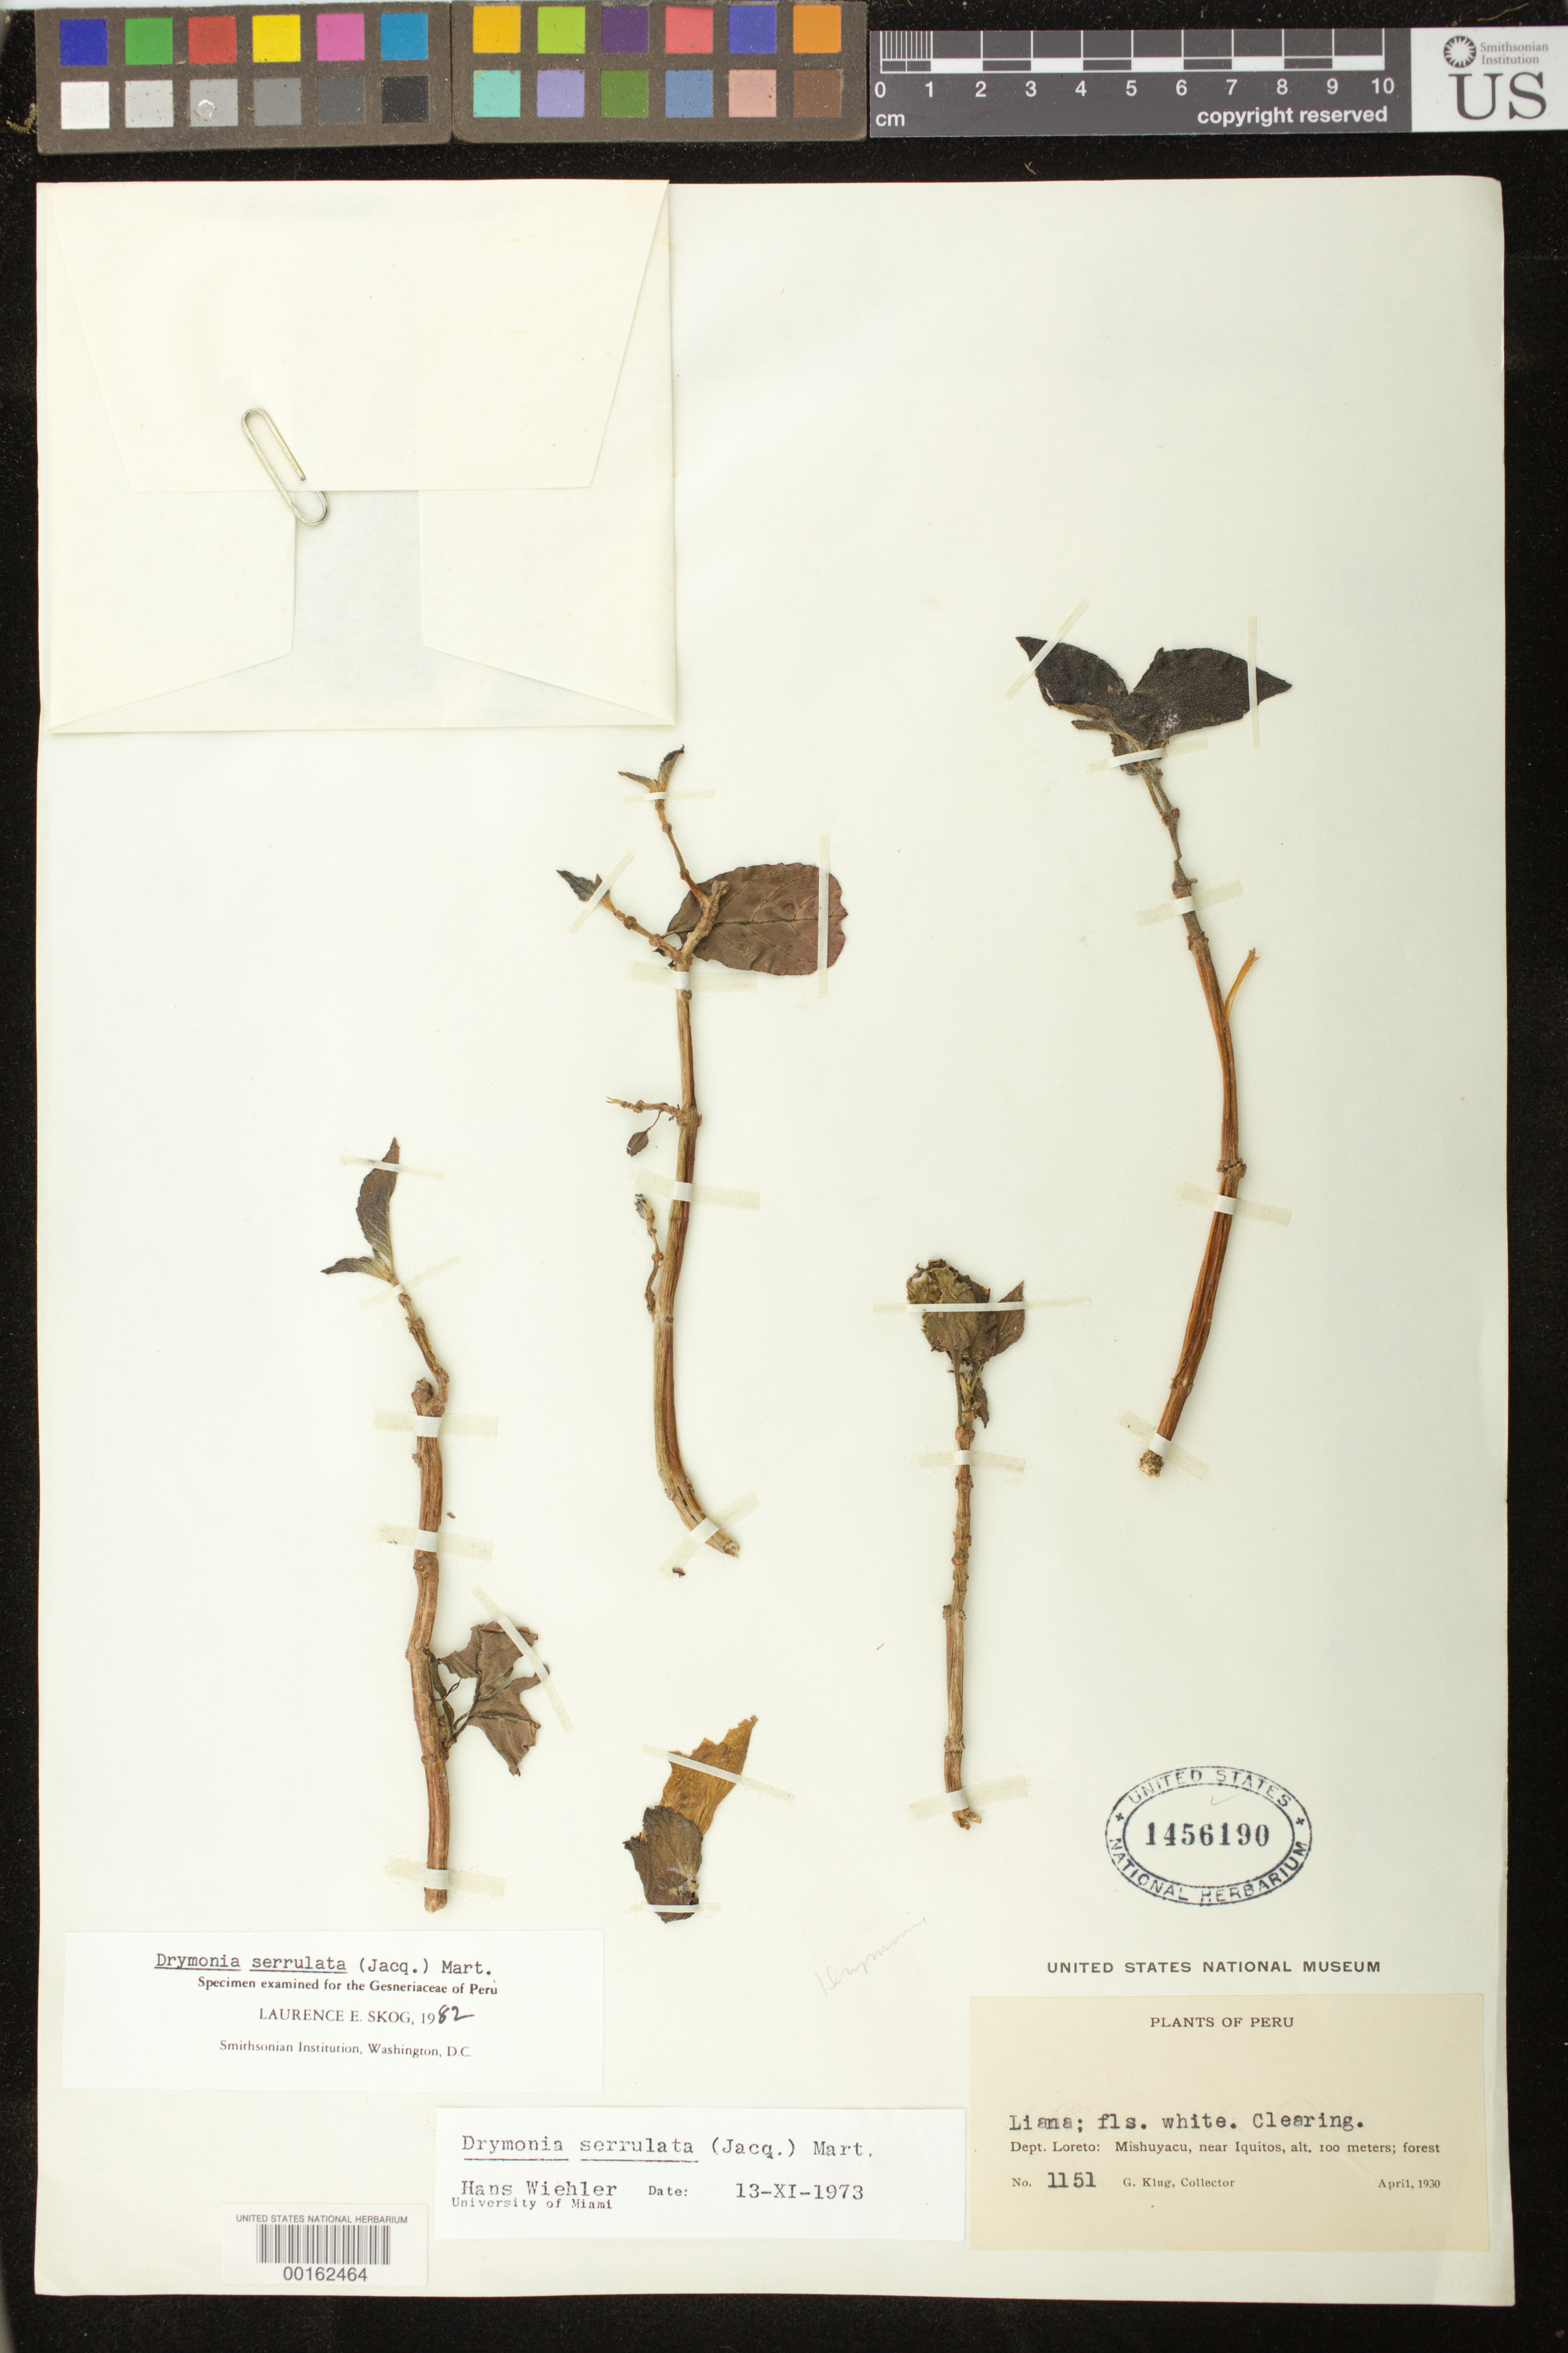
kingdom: Plantae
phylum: Tracheophyta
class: Magnoliopsida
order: Lamiales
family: Gesneriaceae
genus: Drymonia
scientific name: Drymonia serrulata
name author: (Jacq.) Mart.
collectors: G. Klug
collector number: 1151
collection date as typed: Apr 1930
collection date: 1930-04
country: Peru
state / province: Loreto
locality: Mishuyacu, near Iquitos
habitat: Forest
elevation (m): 100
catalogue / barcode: US 1456190